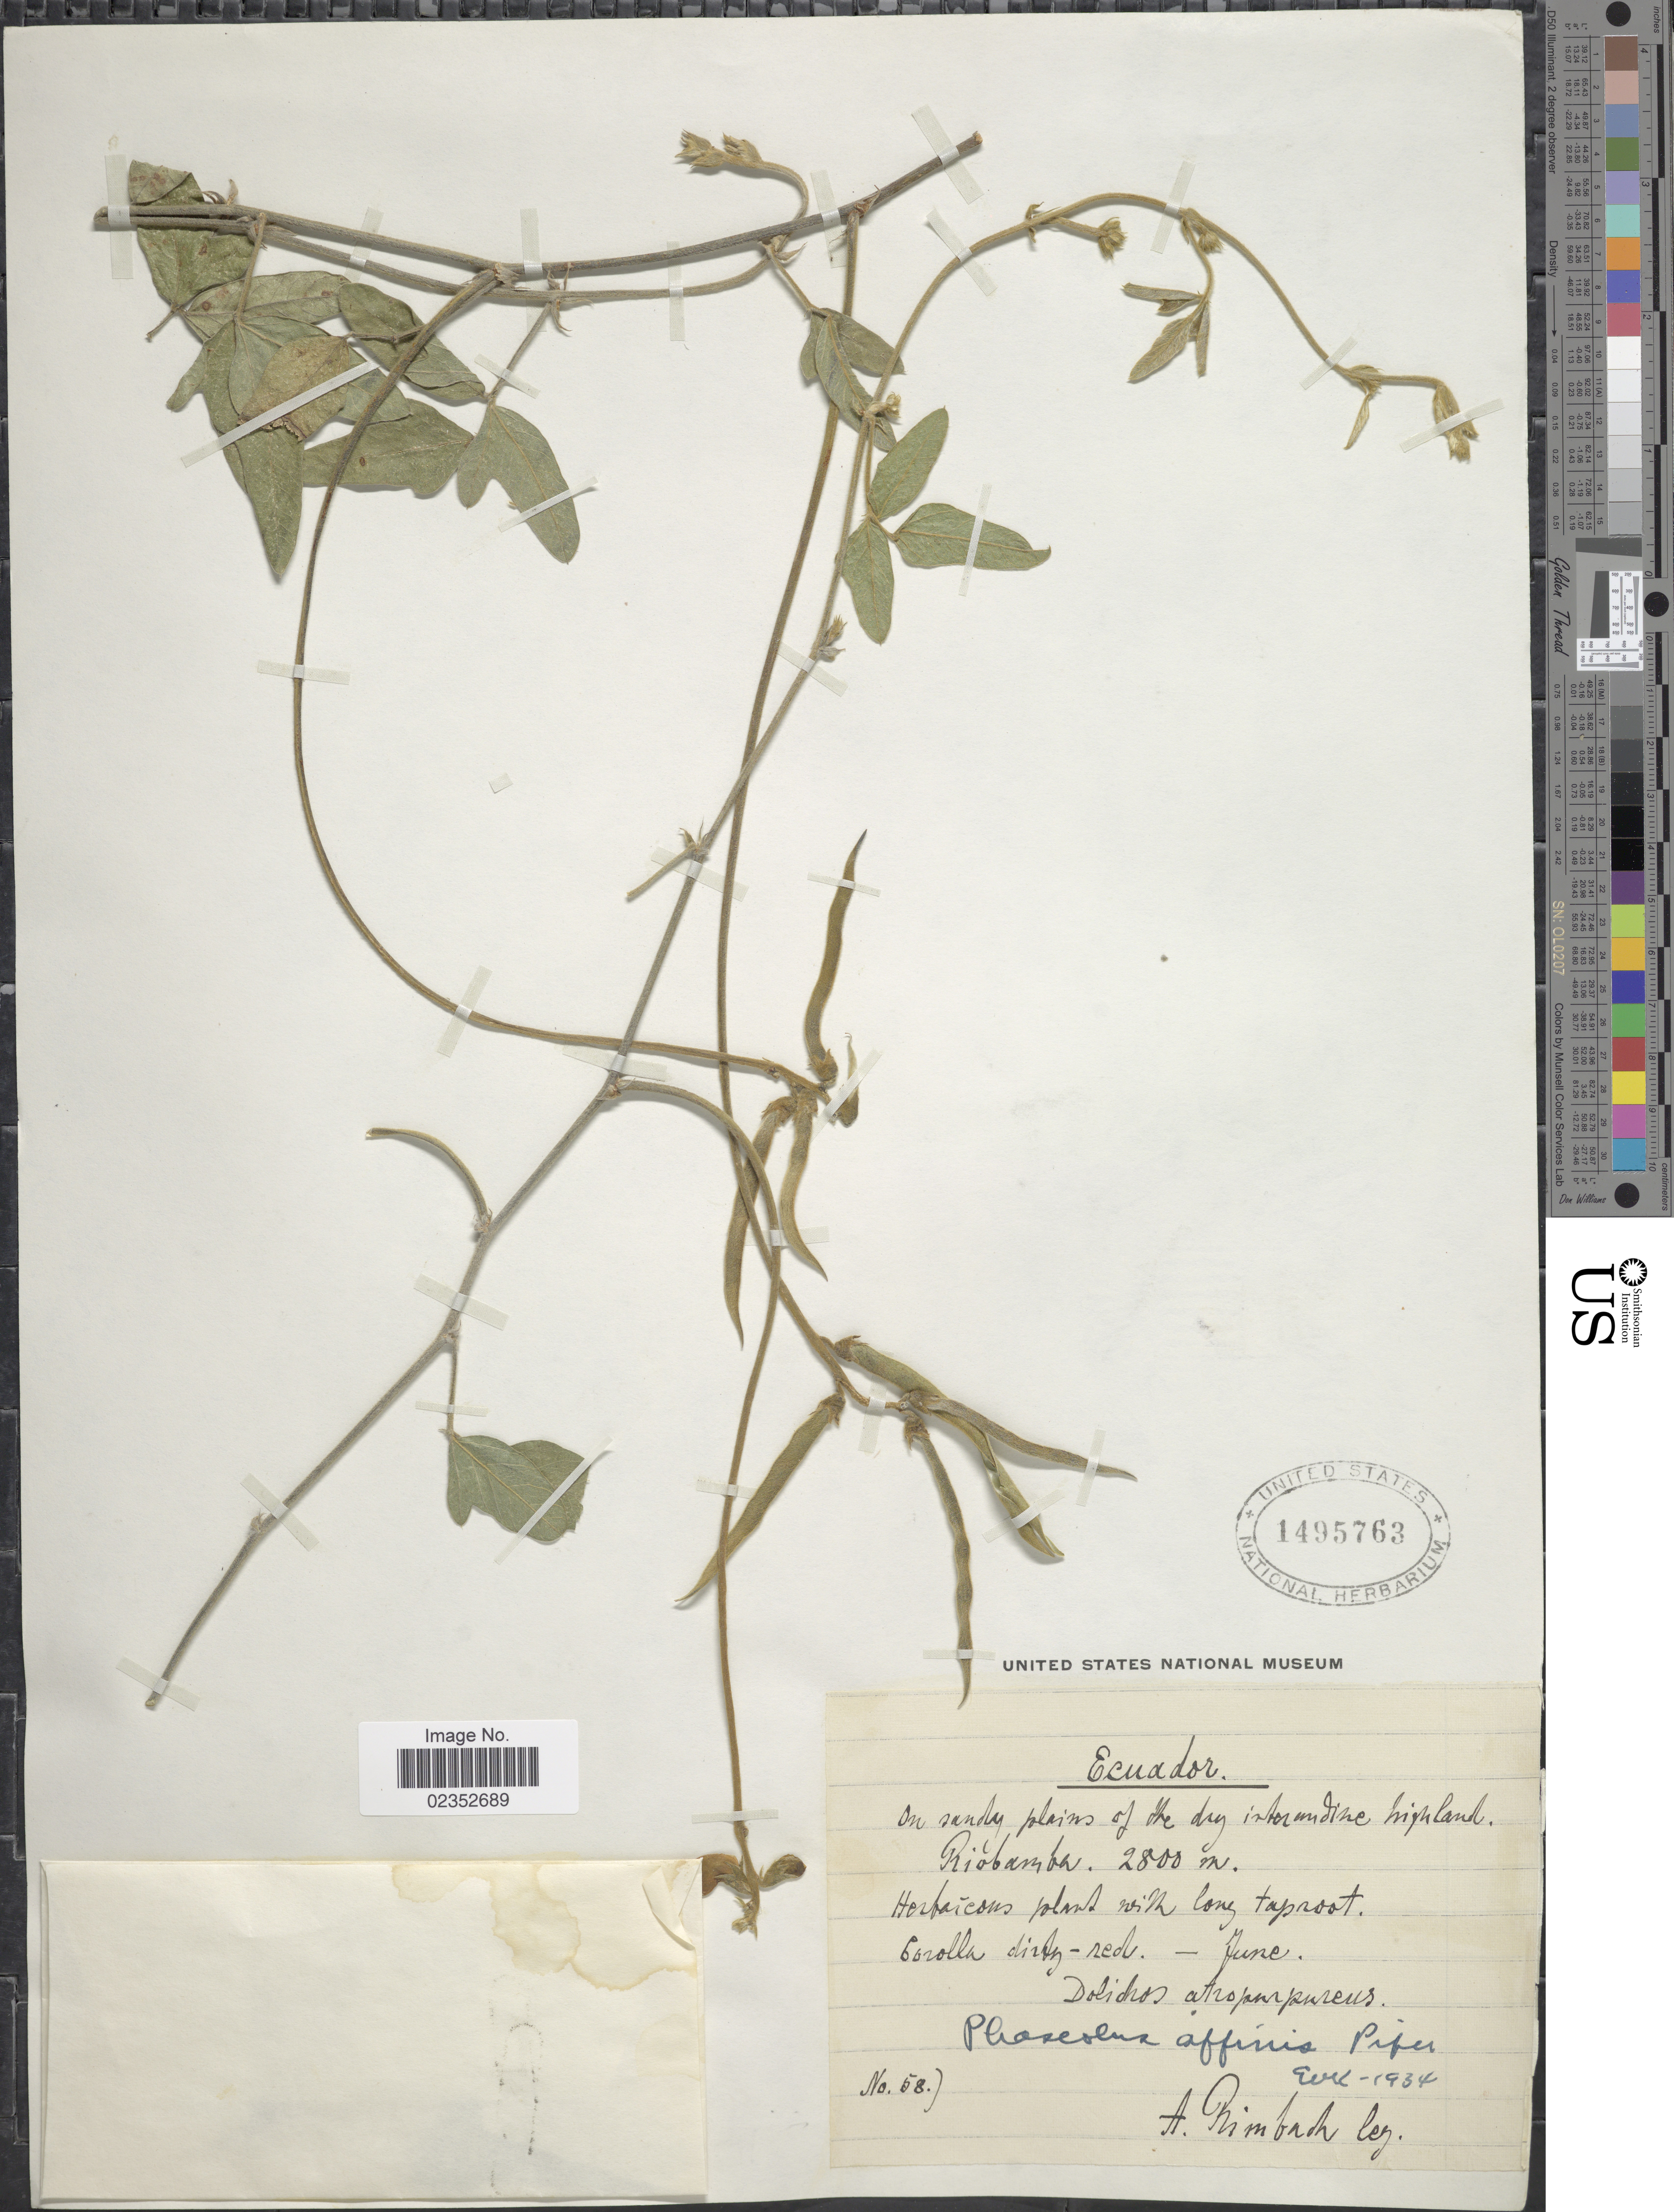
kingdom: Plantae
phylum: Tracheophyta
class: Magnoliopsida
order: Fabales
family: Fabaceae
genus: Macroptilium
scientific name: Macroptilium atropurpureum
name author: (DC.) Urb.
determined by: Strong, Mark T., (BOT), Smithsonian Institution - National Museum of Natural History (UNITED STATES)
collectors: A. Rimbach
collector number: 587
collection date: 1934-04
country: Ecuador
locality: On sandy plains of the dry interandine highland Riobamba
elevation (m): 2800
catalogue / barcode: US 1495763